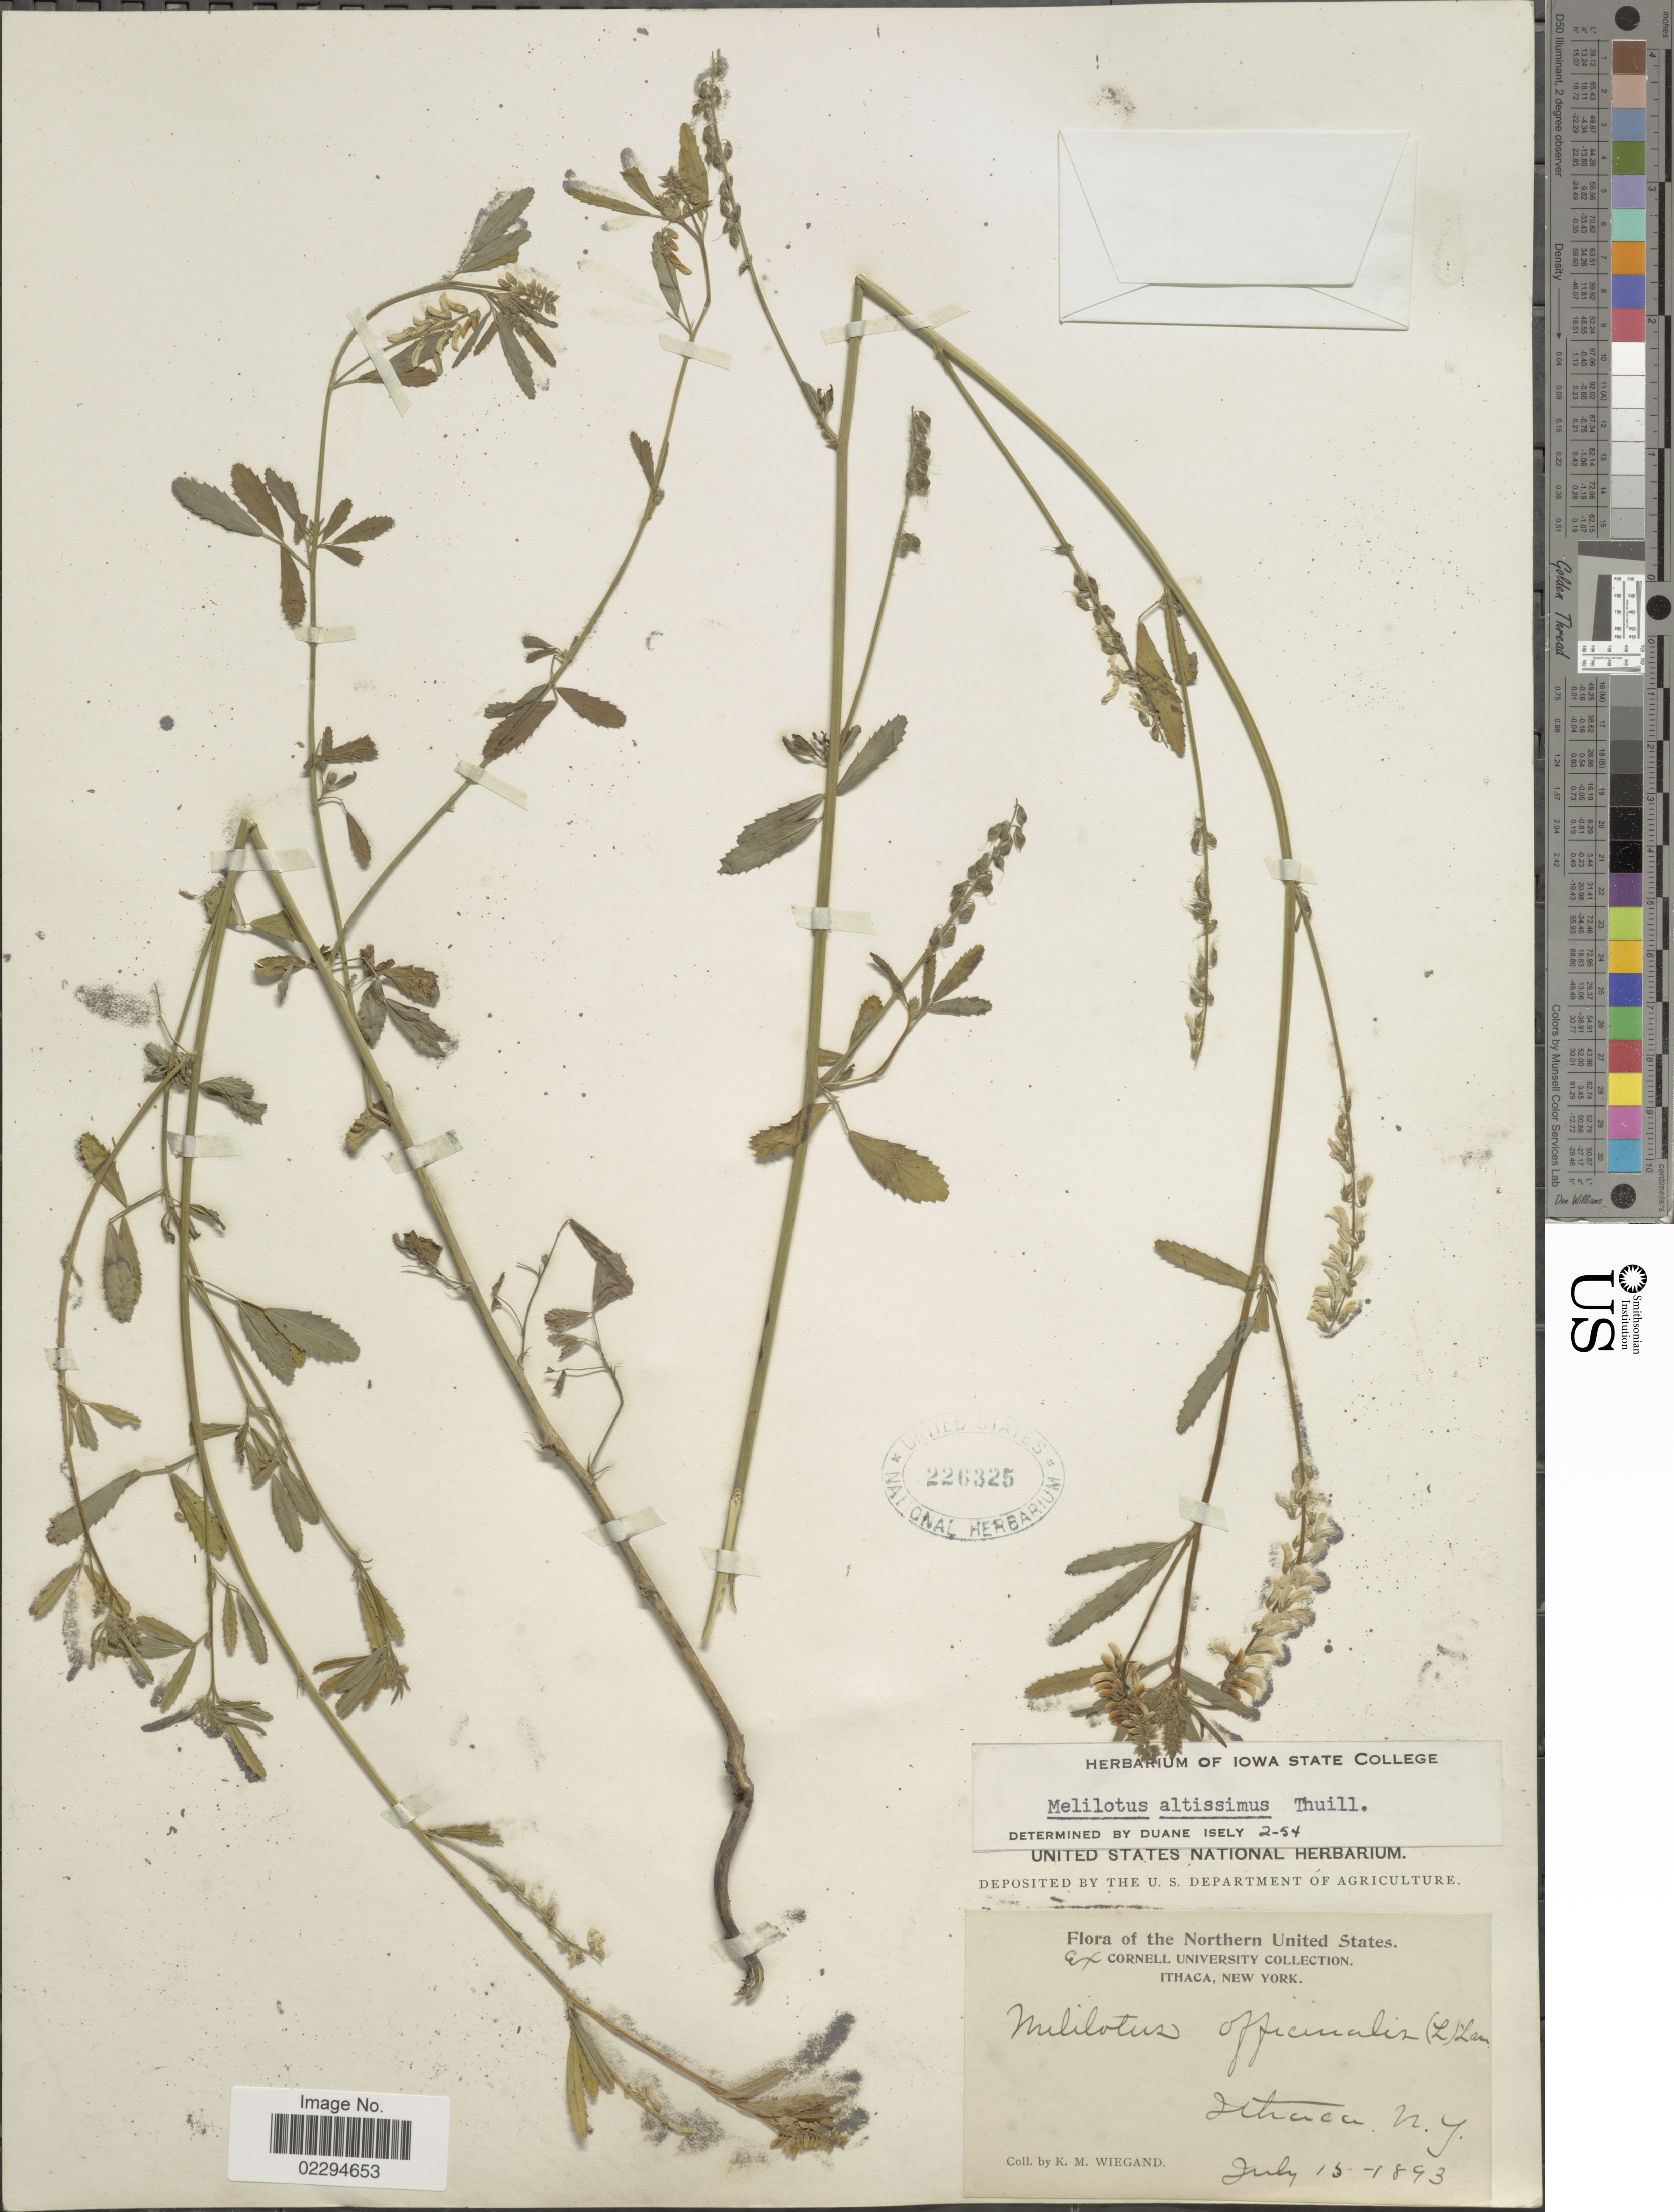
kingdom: Plantae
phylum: Tracheophyta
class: Magnoliopsida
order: Fabales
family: Fabaceae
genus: Melilotus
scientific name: Melilotus altissimus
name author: Thuill.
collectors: K. M. Wiegand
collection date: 1893-07-15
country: United States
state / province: New York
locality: Ithaca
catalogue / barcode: US 226325